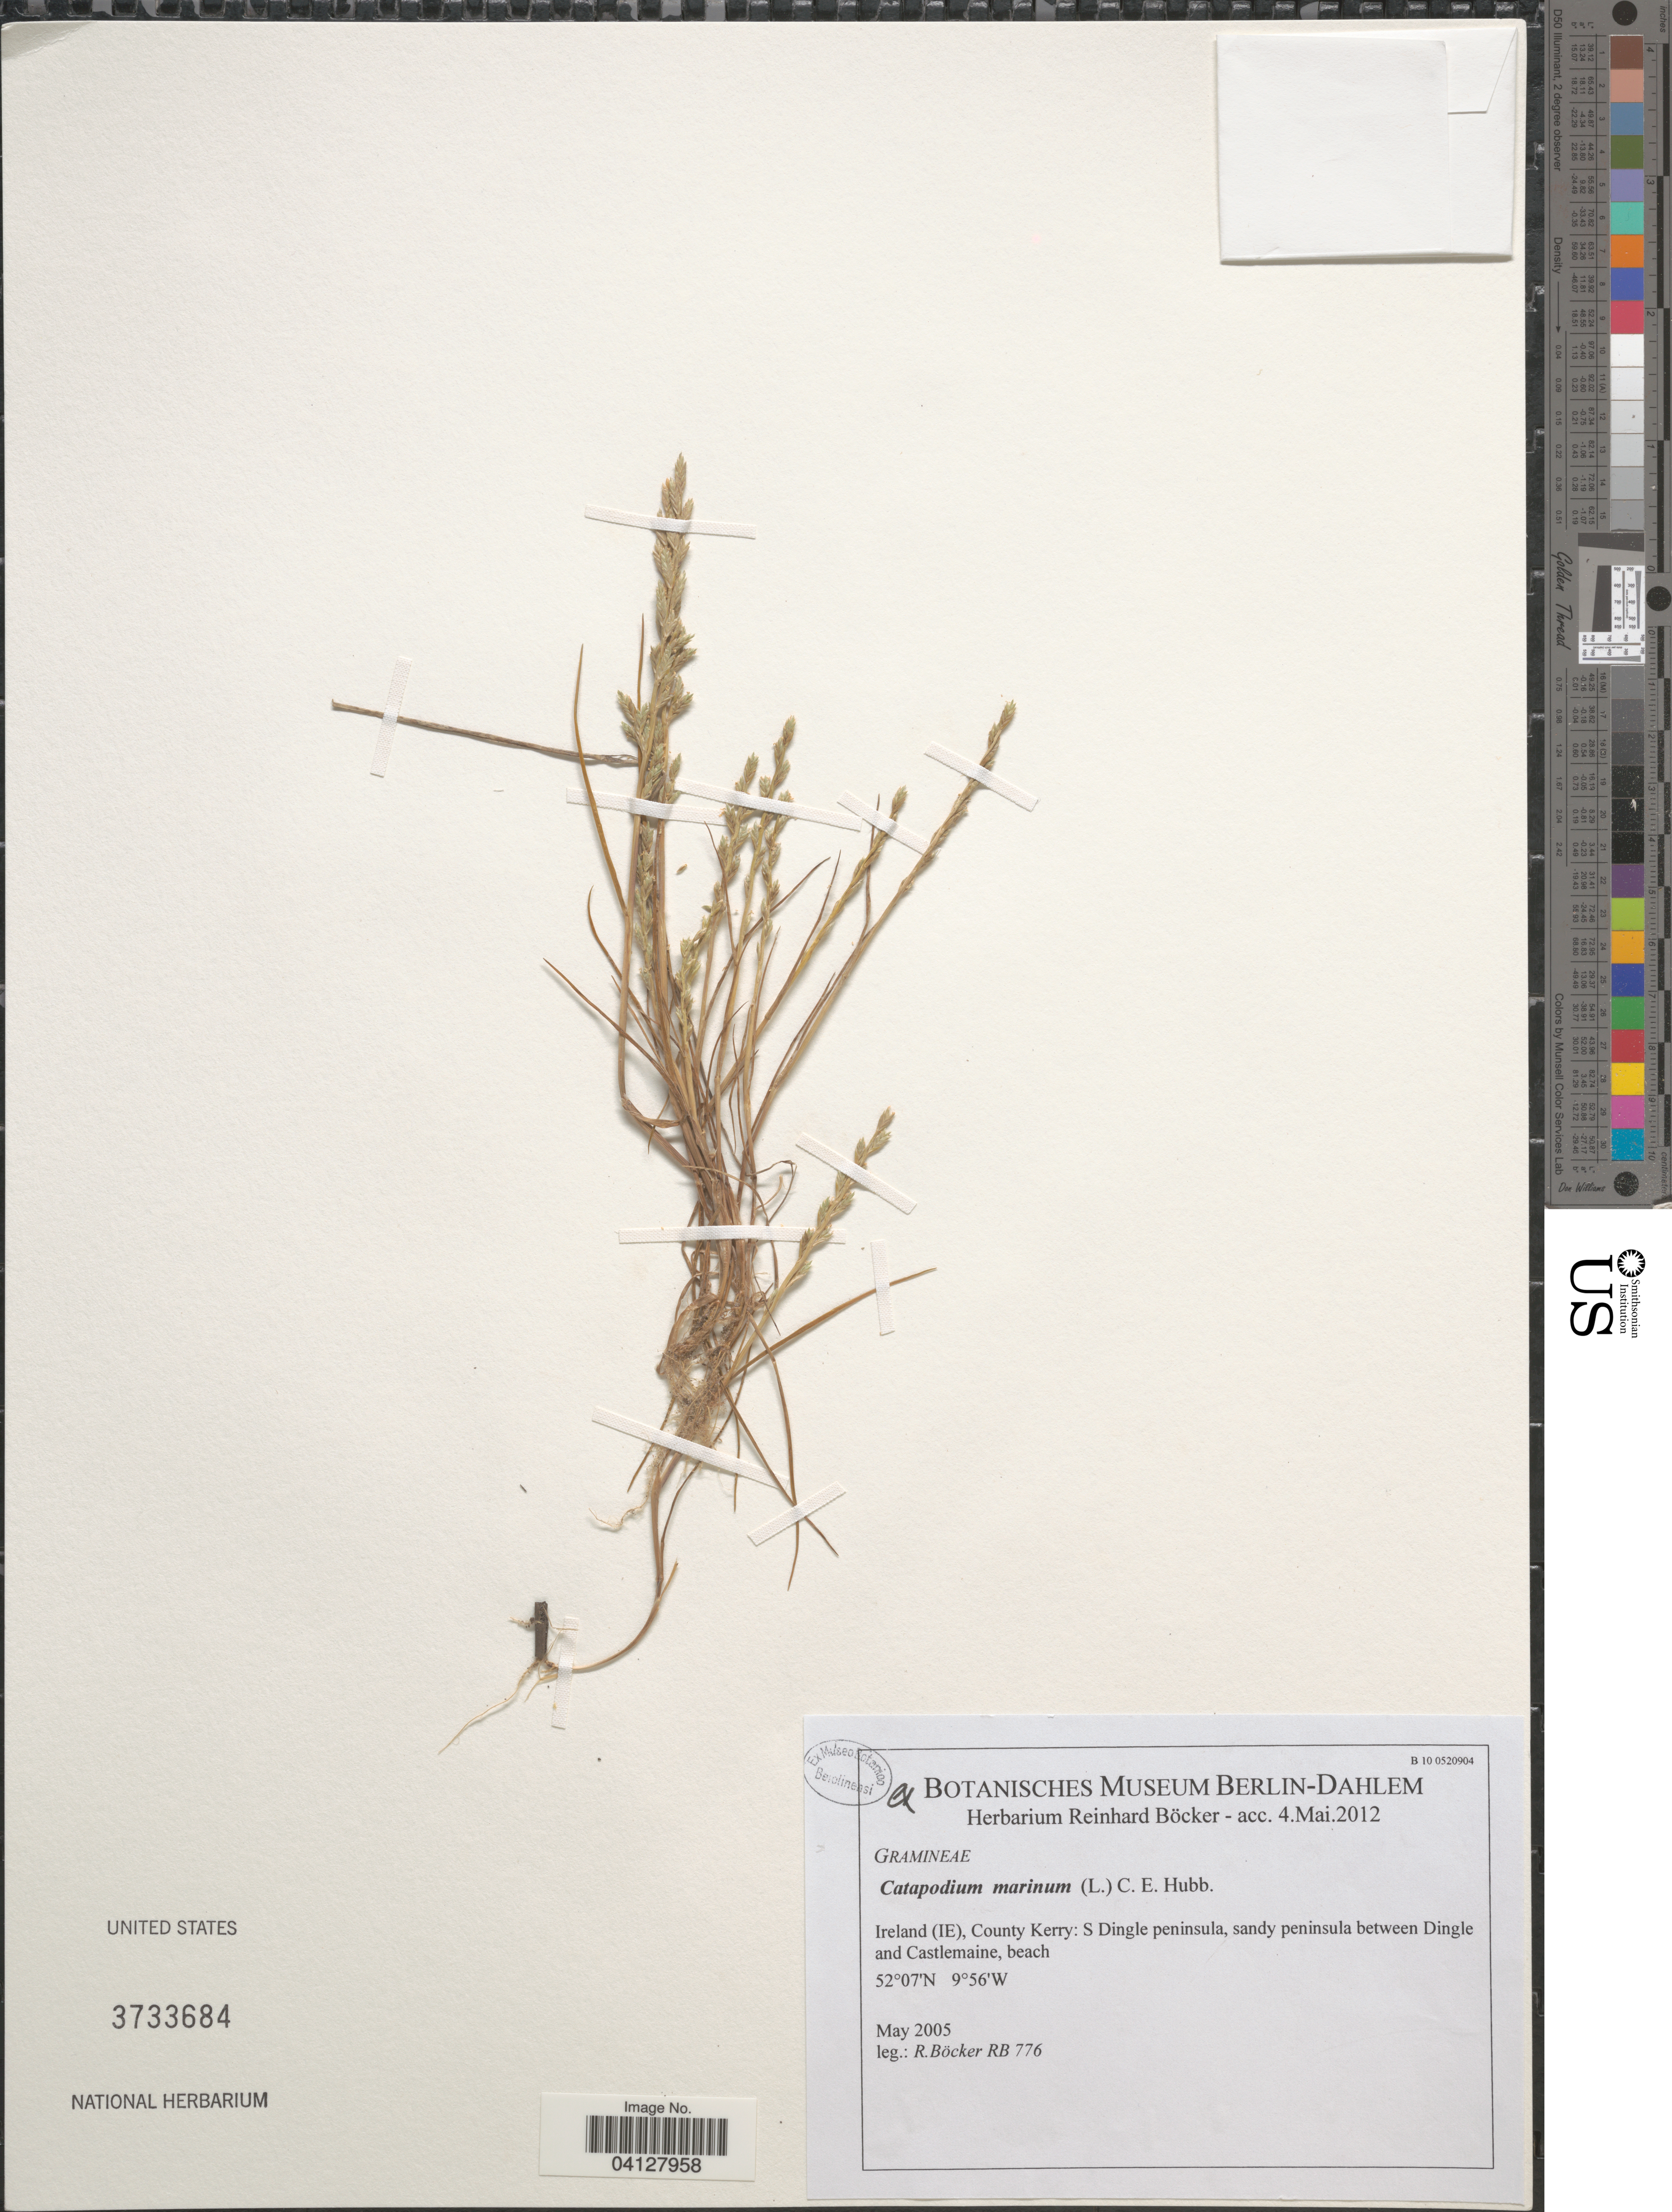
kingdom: Plantae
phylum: Tracheophyta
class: Liliopsida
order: Poales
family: Poaceae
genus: Catapodium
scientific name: Catapodium marinum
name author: (L.) C.E. Hubb.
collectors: R. Böcker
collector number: RB 766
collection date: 2005-05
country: Ireland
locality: County Kerry: S Dingle peninsula, sandy peninsula between Dingle and Castlemaine, beach.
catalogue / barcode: US 3733684